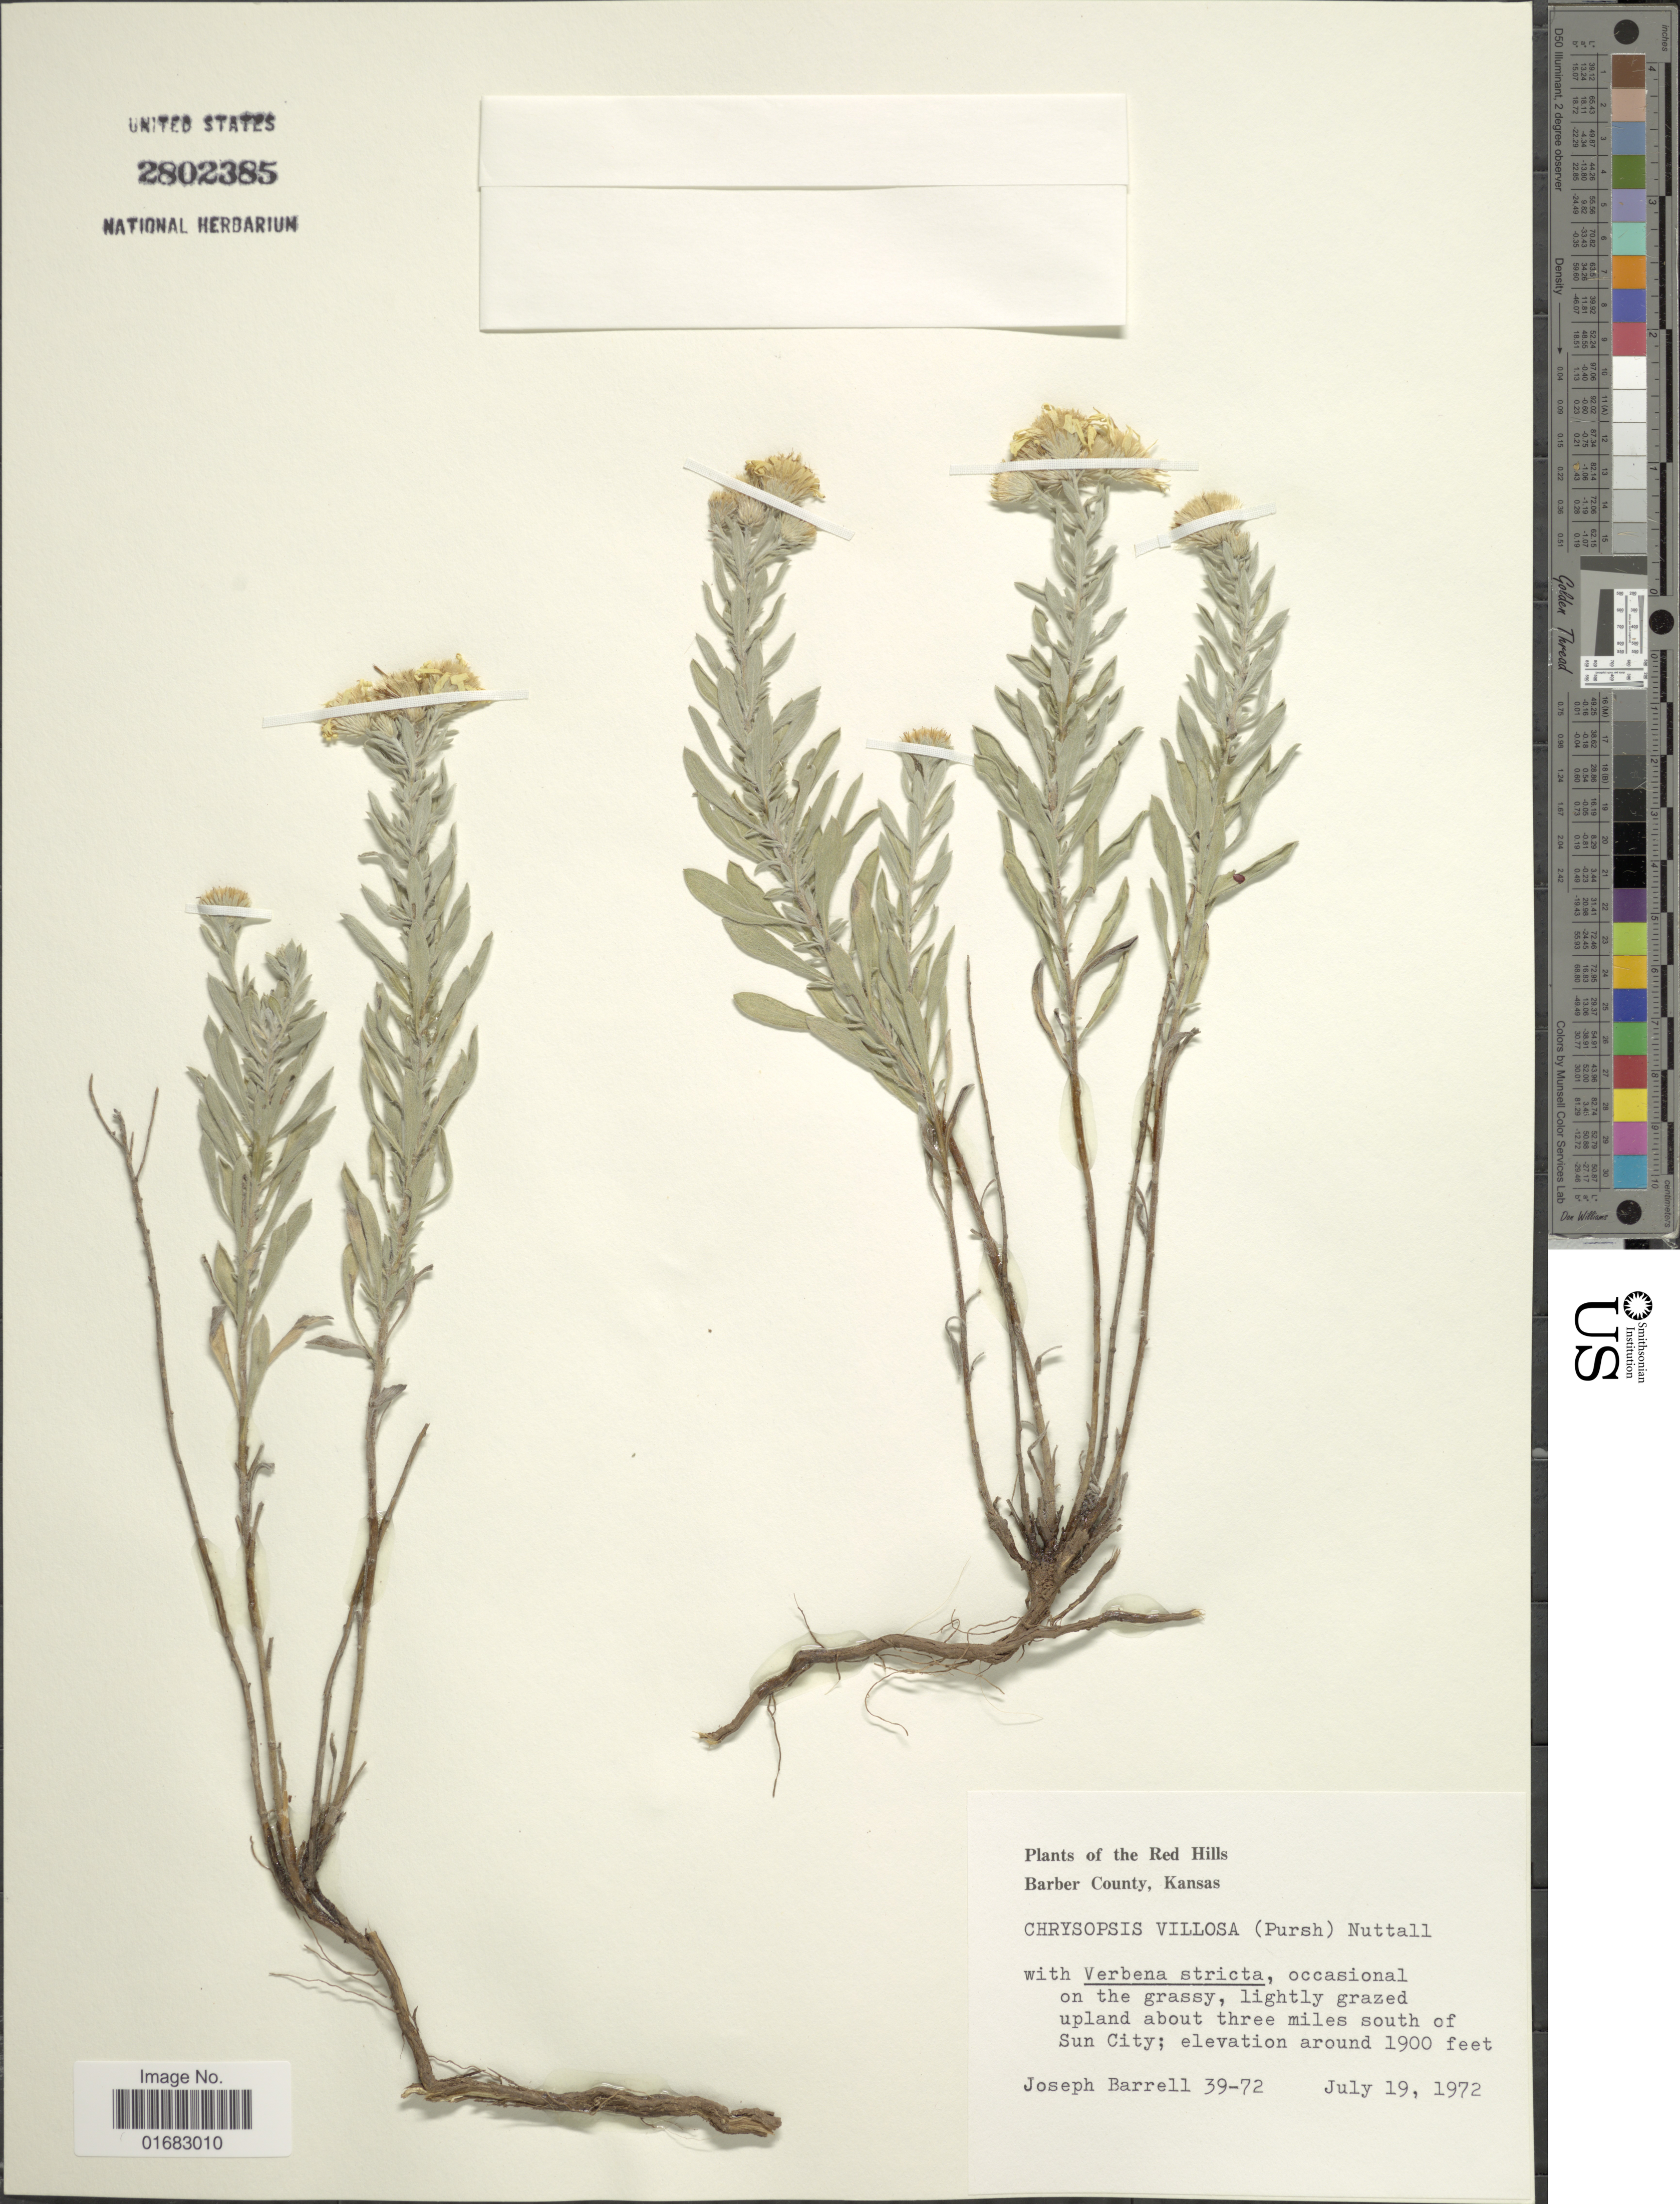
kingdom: Plantae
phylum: Tracheophyta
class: Magnoliopsida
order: Asterales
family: Asteraceae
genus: Heterotheca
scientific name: Heterotheca villosa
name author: (Pursh) Shinners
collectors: J. Barrell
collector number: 39-72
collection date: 1972-07-19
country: United States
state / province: Kansas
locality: Red Hills, Barber County, occasional on the grassy, lightly grazed upland about three miles south of Sun City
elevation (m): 579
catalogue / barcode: US 2802385